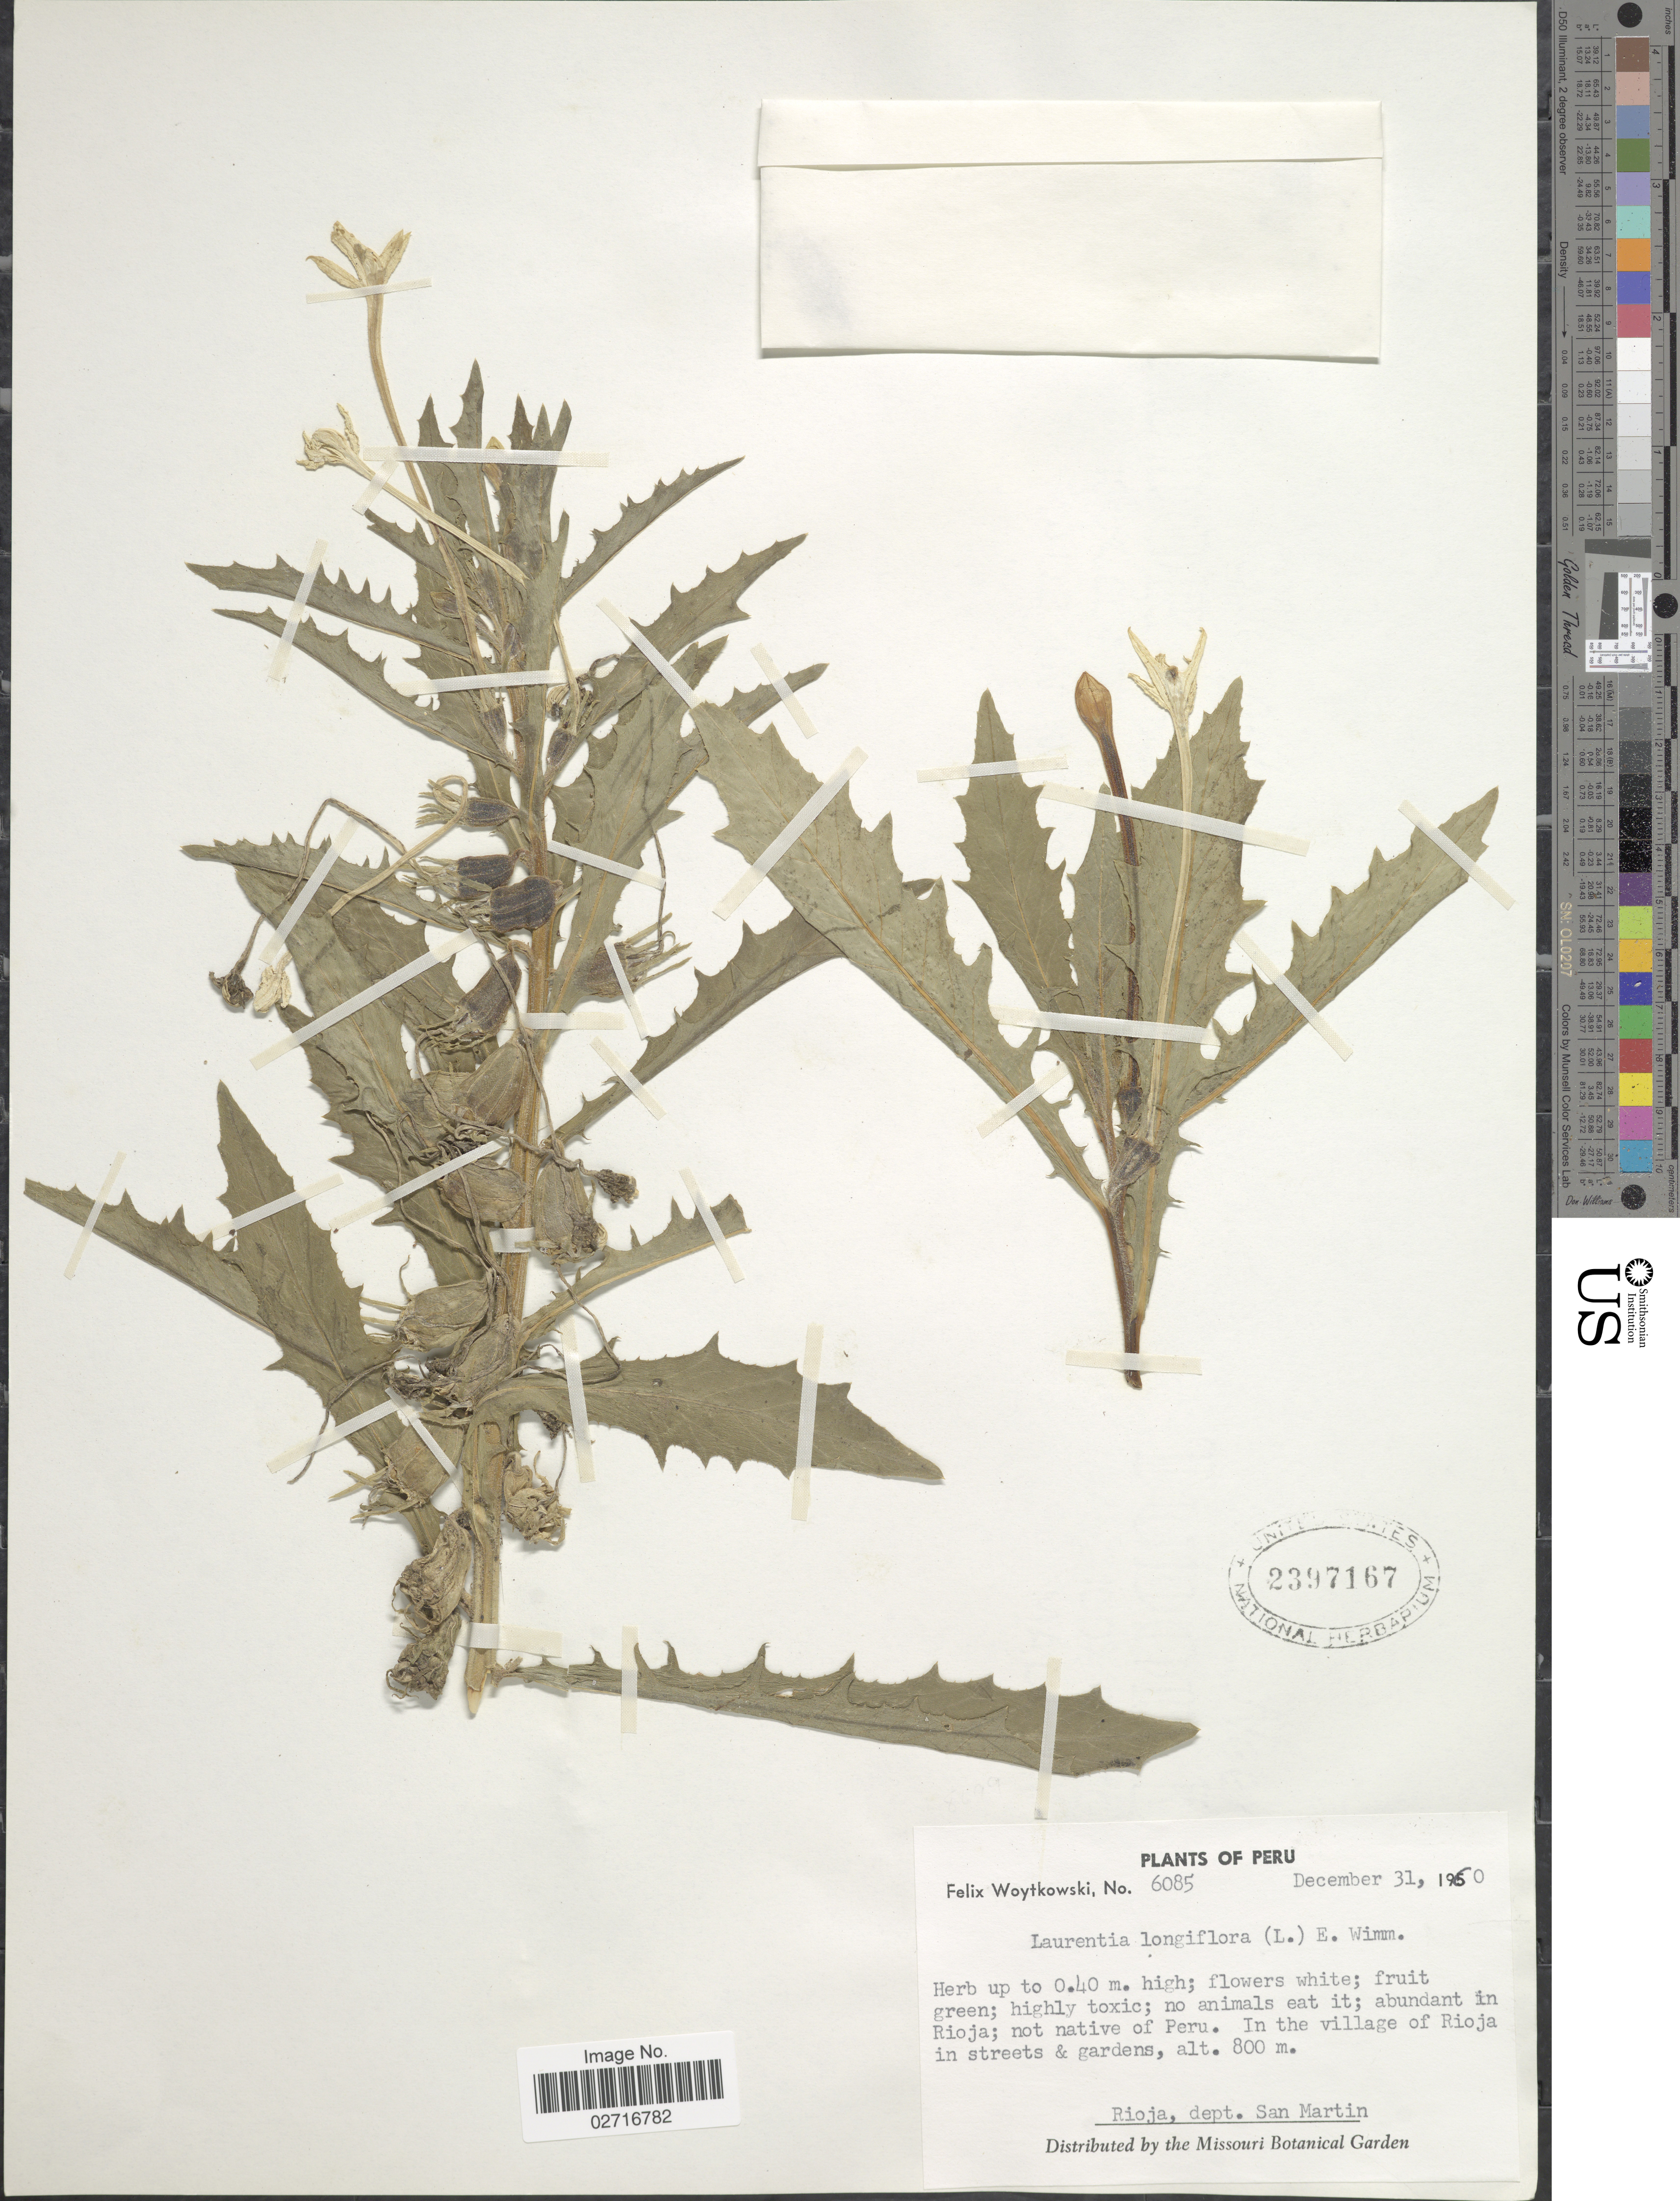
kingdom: Plantae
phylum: Tracheophyta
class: Magnoliopsida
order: Asterales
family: Campanulaceae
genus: Hippobroma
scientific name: Hippobroma longiflora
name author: (L.) G. Don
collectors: F. Woytkowski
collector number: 6085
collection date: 1960-12-31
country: Peru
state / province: San Martín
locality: Rioja, in the village of Rioja in streets & gardens.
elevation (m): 800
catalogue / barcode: US 2397167